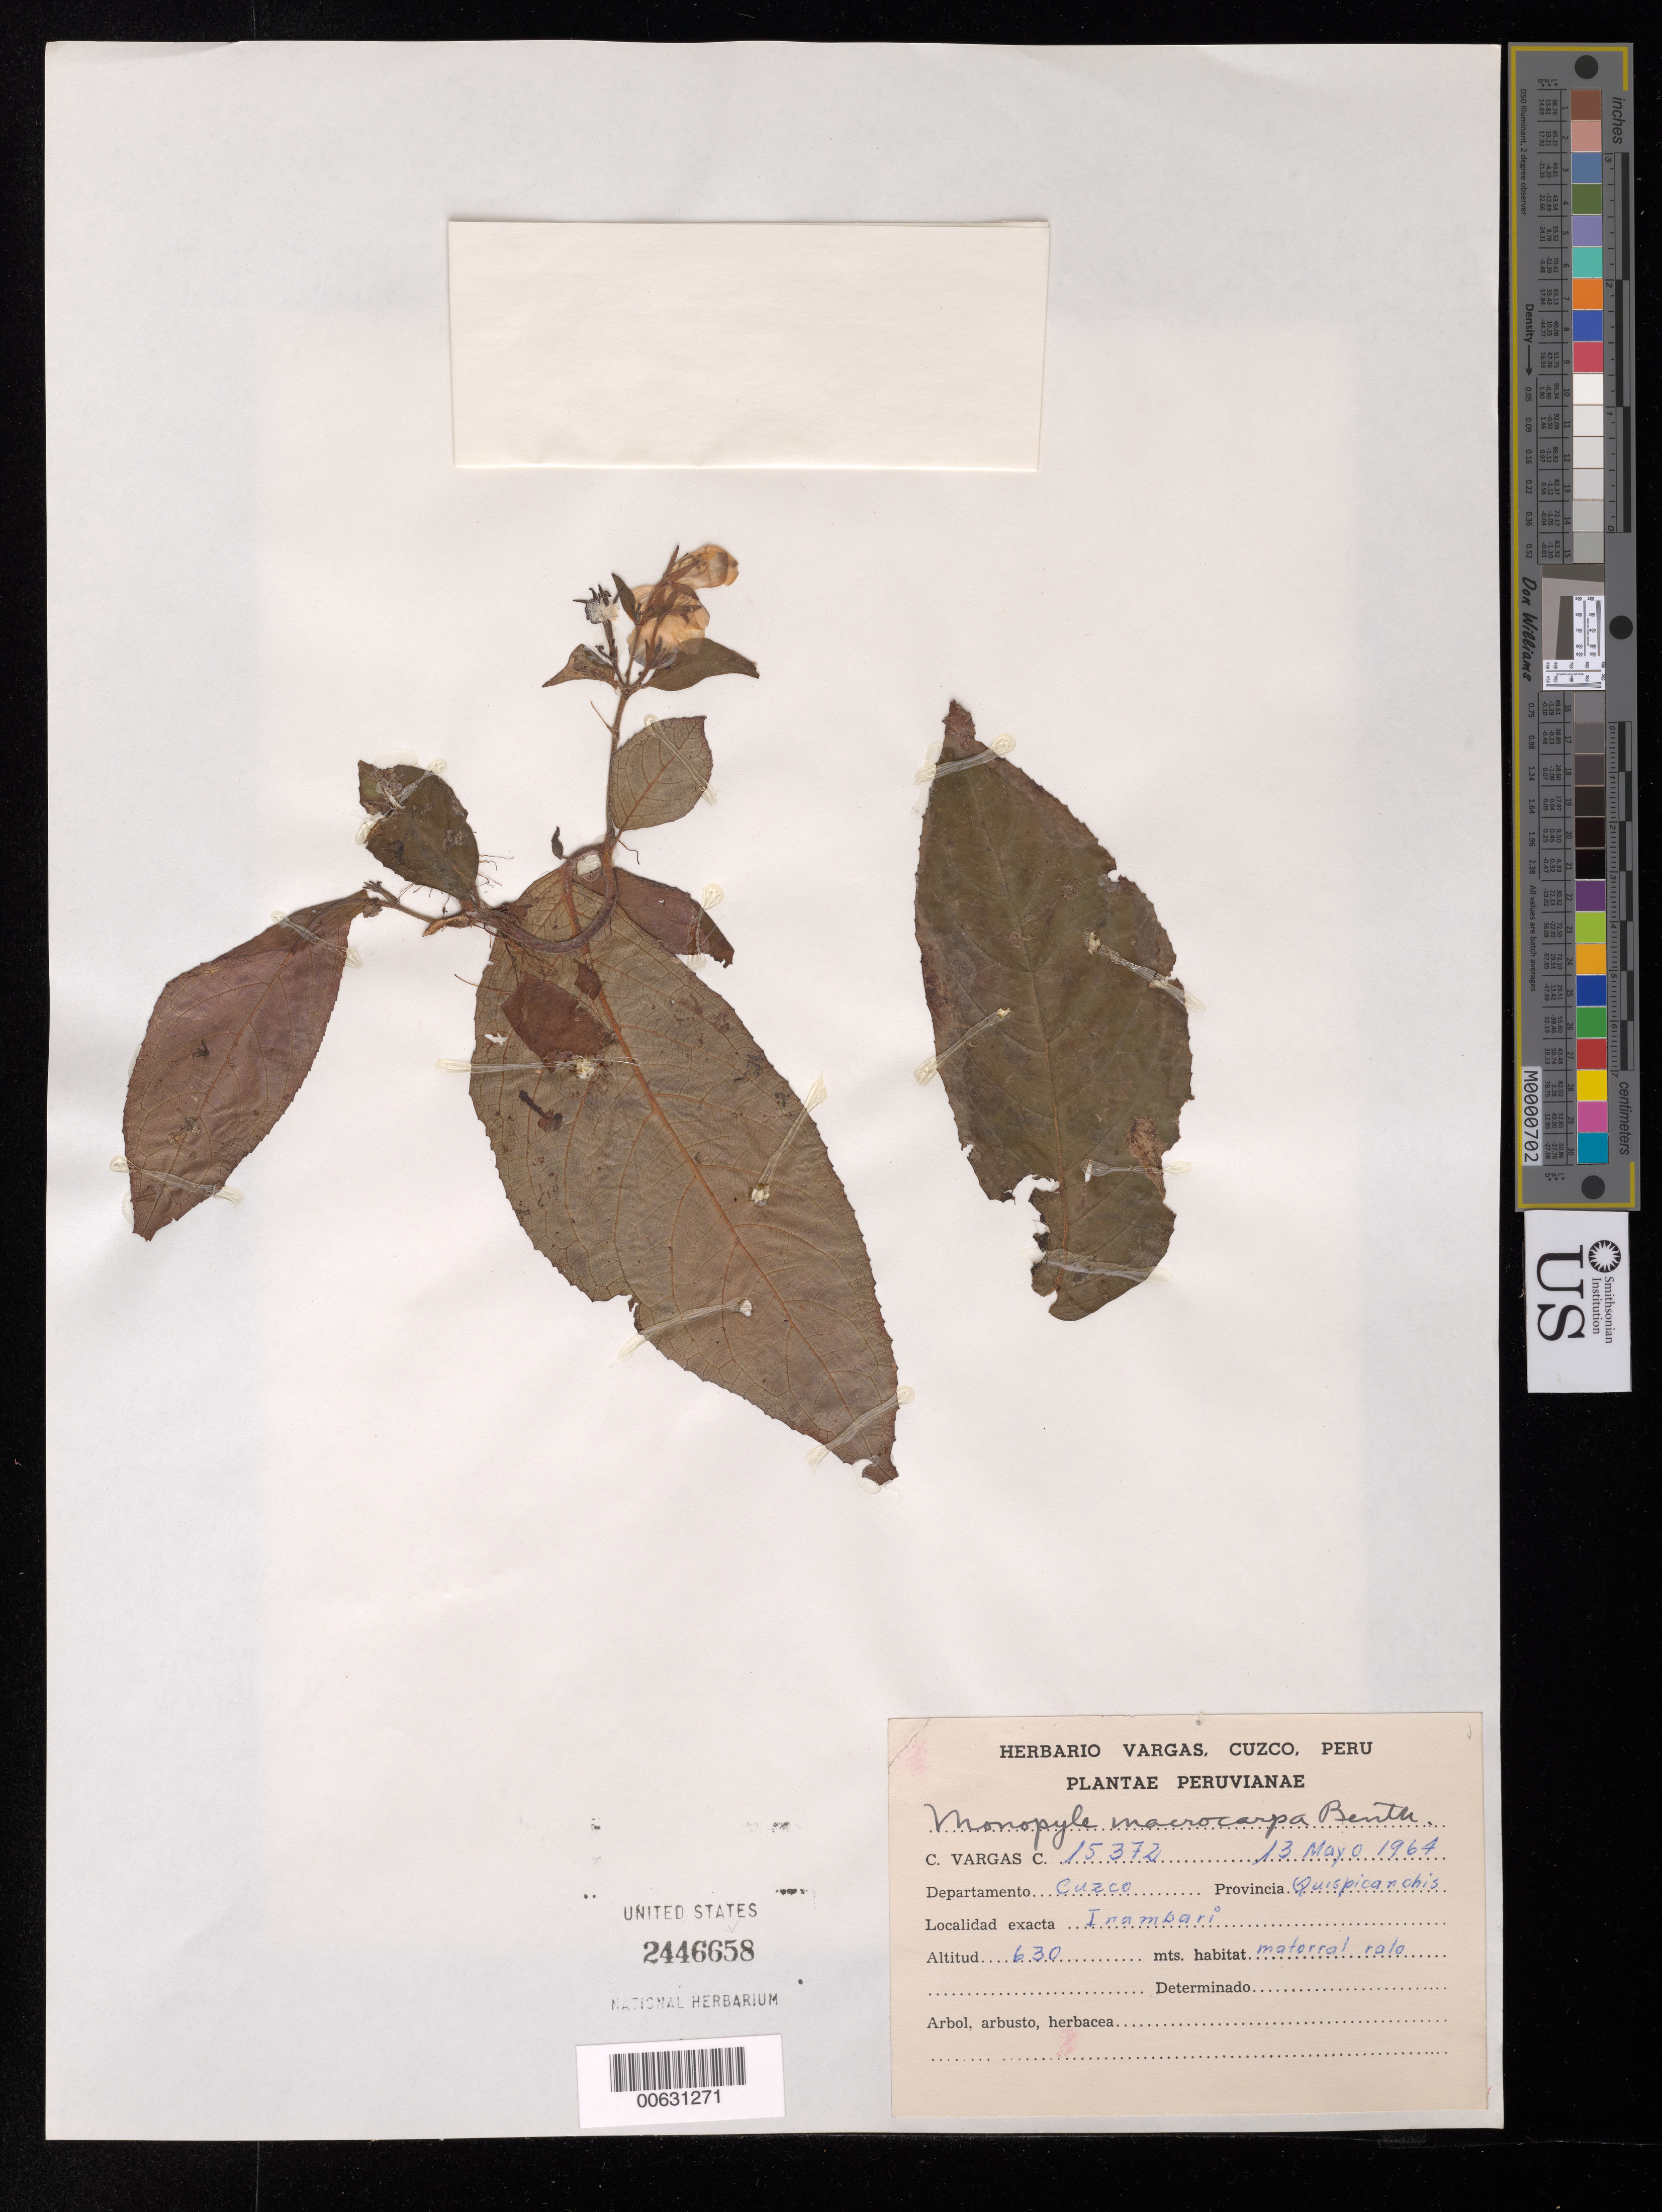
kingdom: Plantae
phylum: Tracheophyta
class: Magnoliopsida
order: Lamiales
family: Gesneriaceae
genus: Monopyle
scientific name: Monopyle macrocarpa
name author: Benth.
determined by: Skog, Laurence E.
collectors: C. Vargas C.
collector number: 15372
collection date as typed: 13 May 1964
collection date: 1964-05-13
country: Peru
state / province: Cusco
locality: Prov. Quispicanchis, Inambari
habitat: Matorral ralo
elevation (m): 630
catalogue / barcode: US 2446658